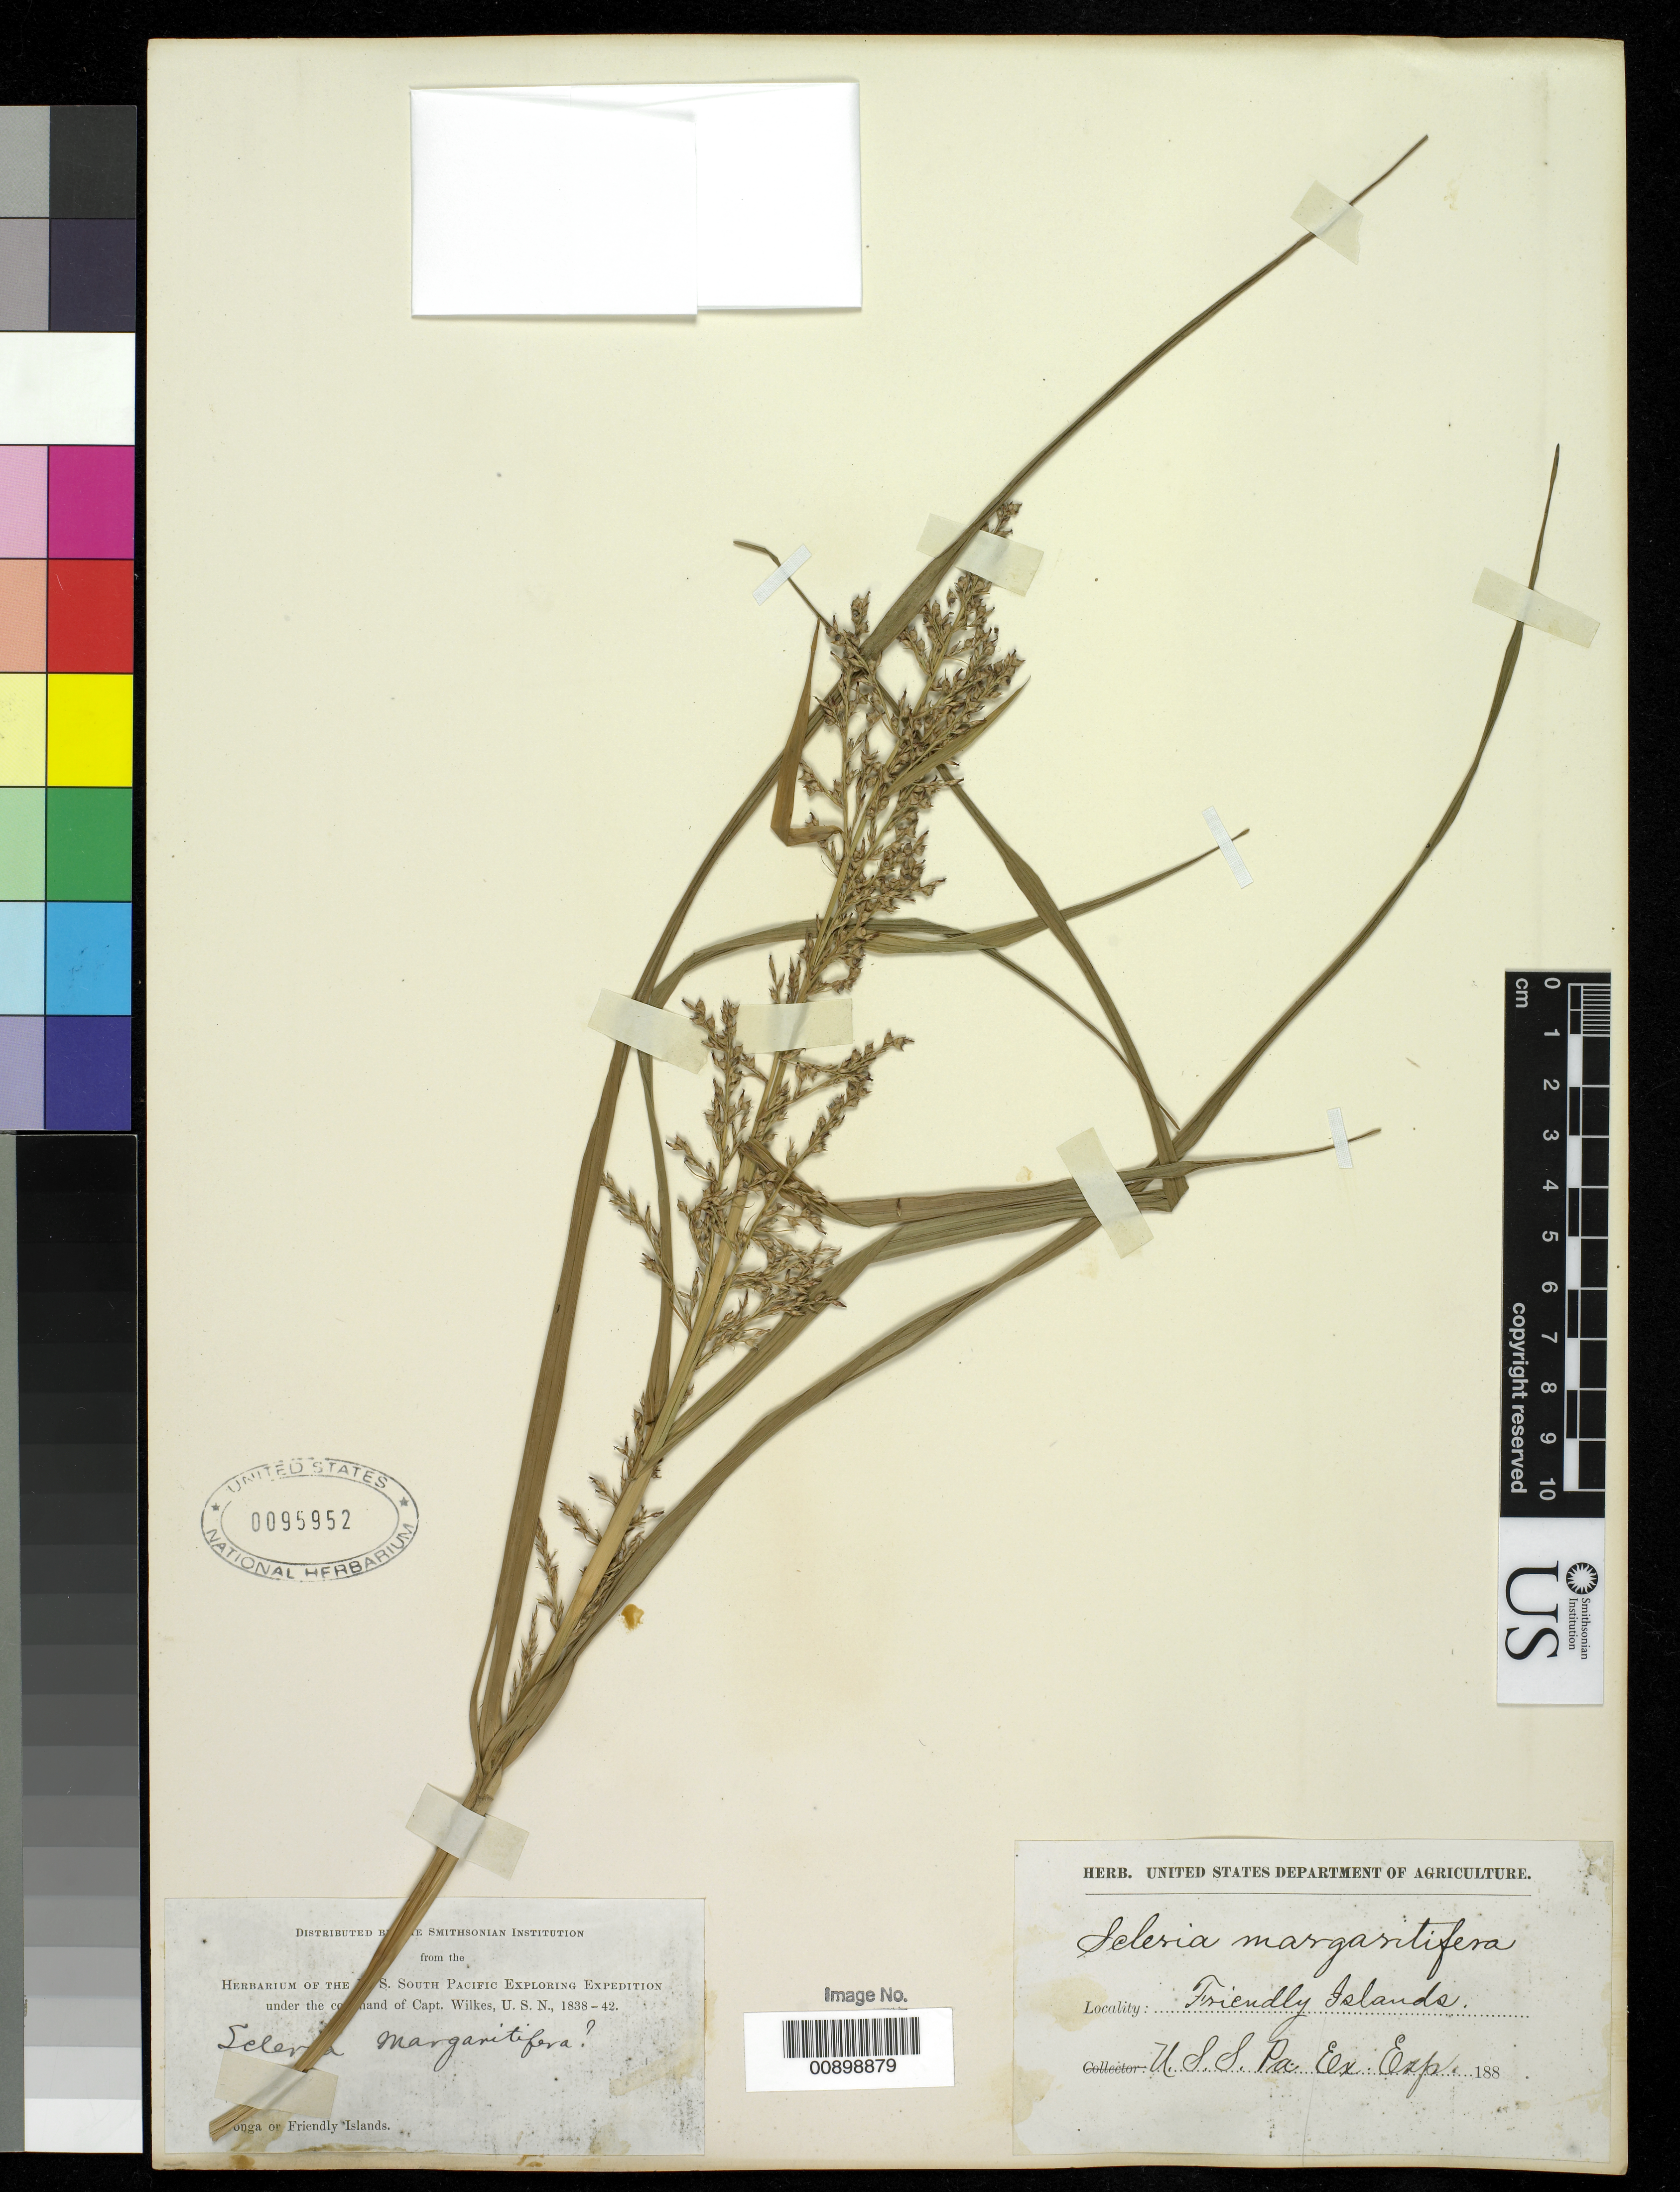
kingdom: Plantae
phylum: Tracheophyta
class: Liliopsida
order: Poales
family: Cyperaceae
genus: Scleria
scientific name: Scleria polycarpa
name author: Boeckeler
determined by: Strong, Mark T., (BOT), Smithsonian Institution - National Museum of Natural History (UNITED STATES)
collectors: Wilkes Explor. Exped.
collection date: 1838/1842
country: Tonga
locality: Tonga or Friendly Islands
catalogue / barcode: US 95952